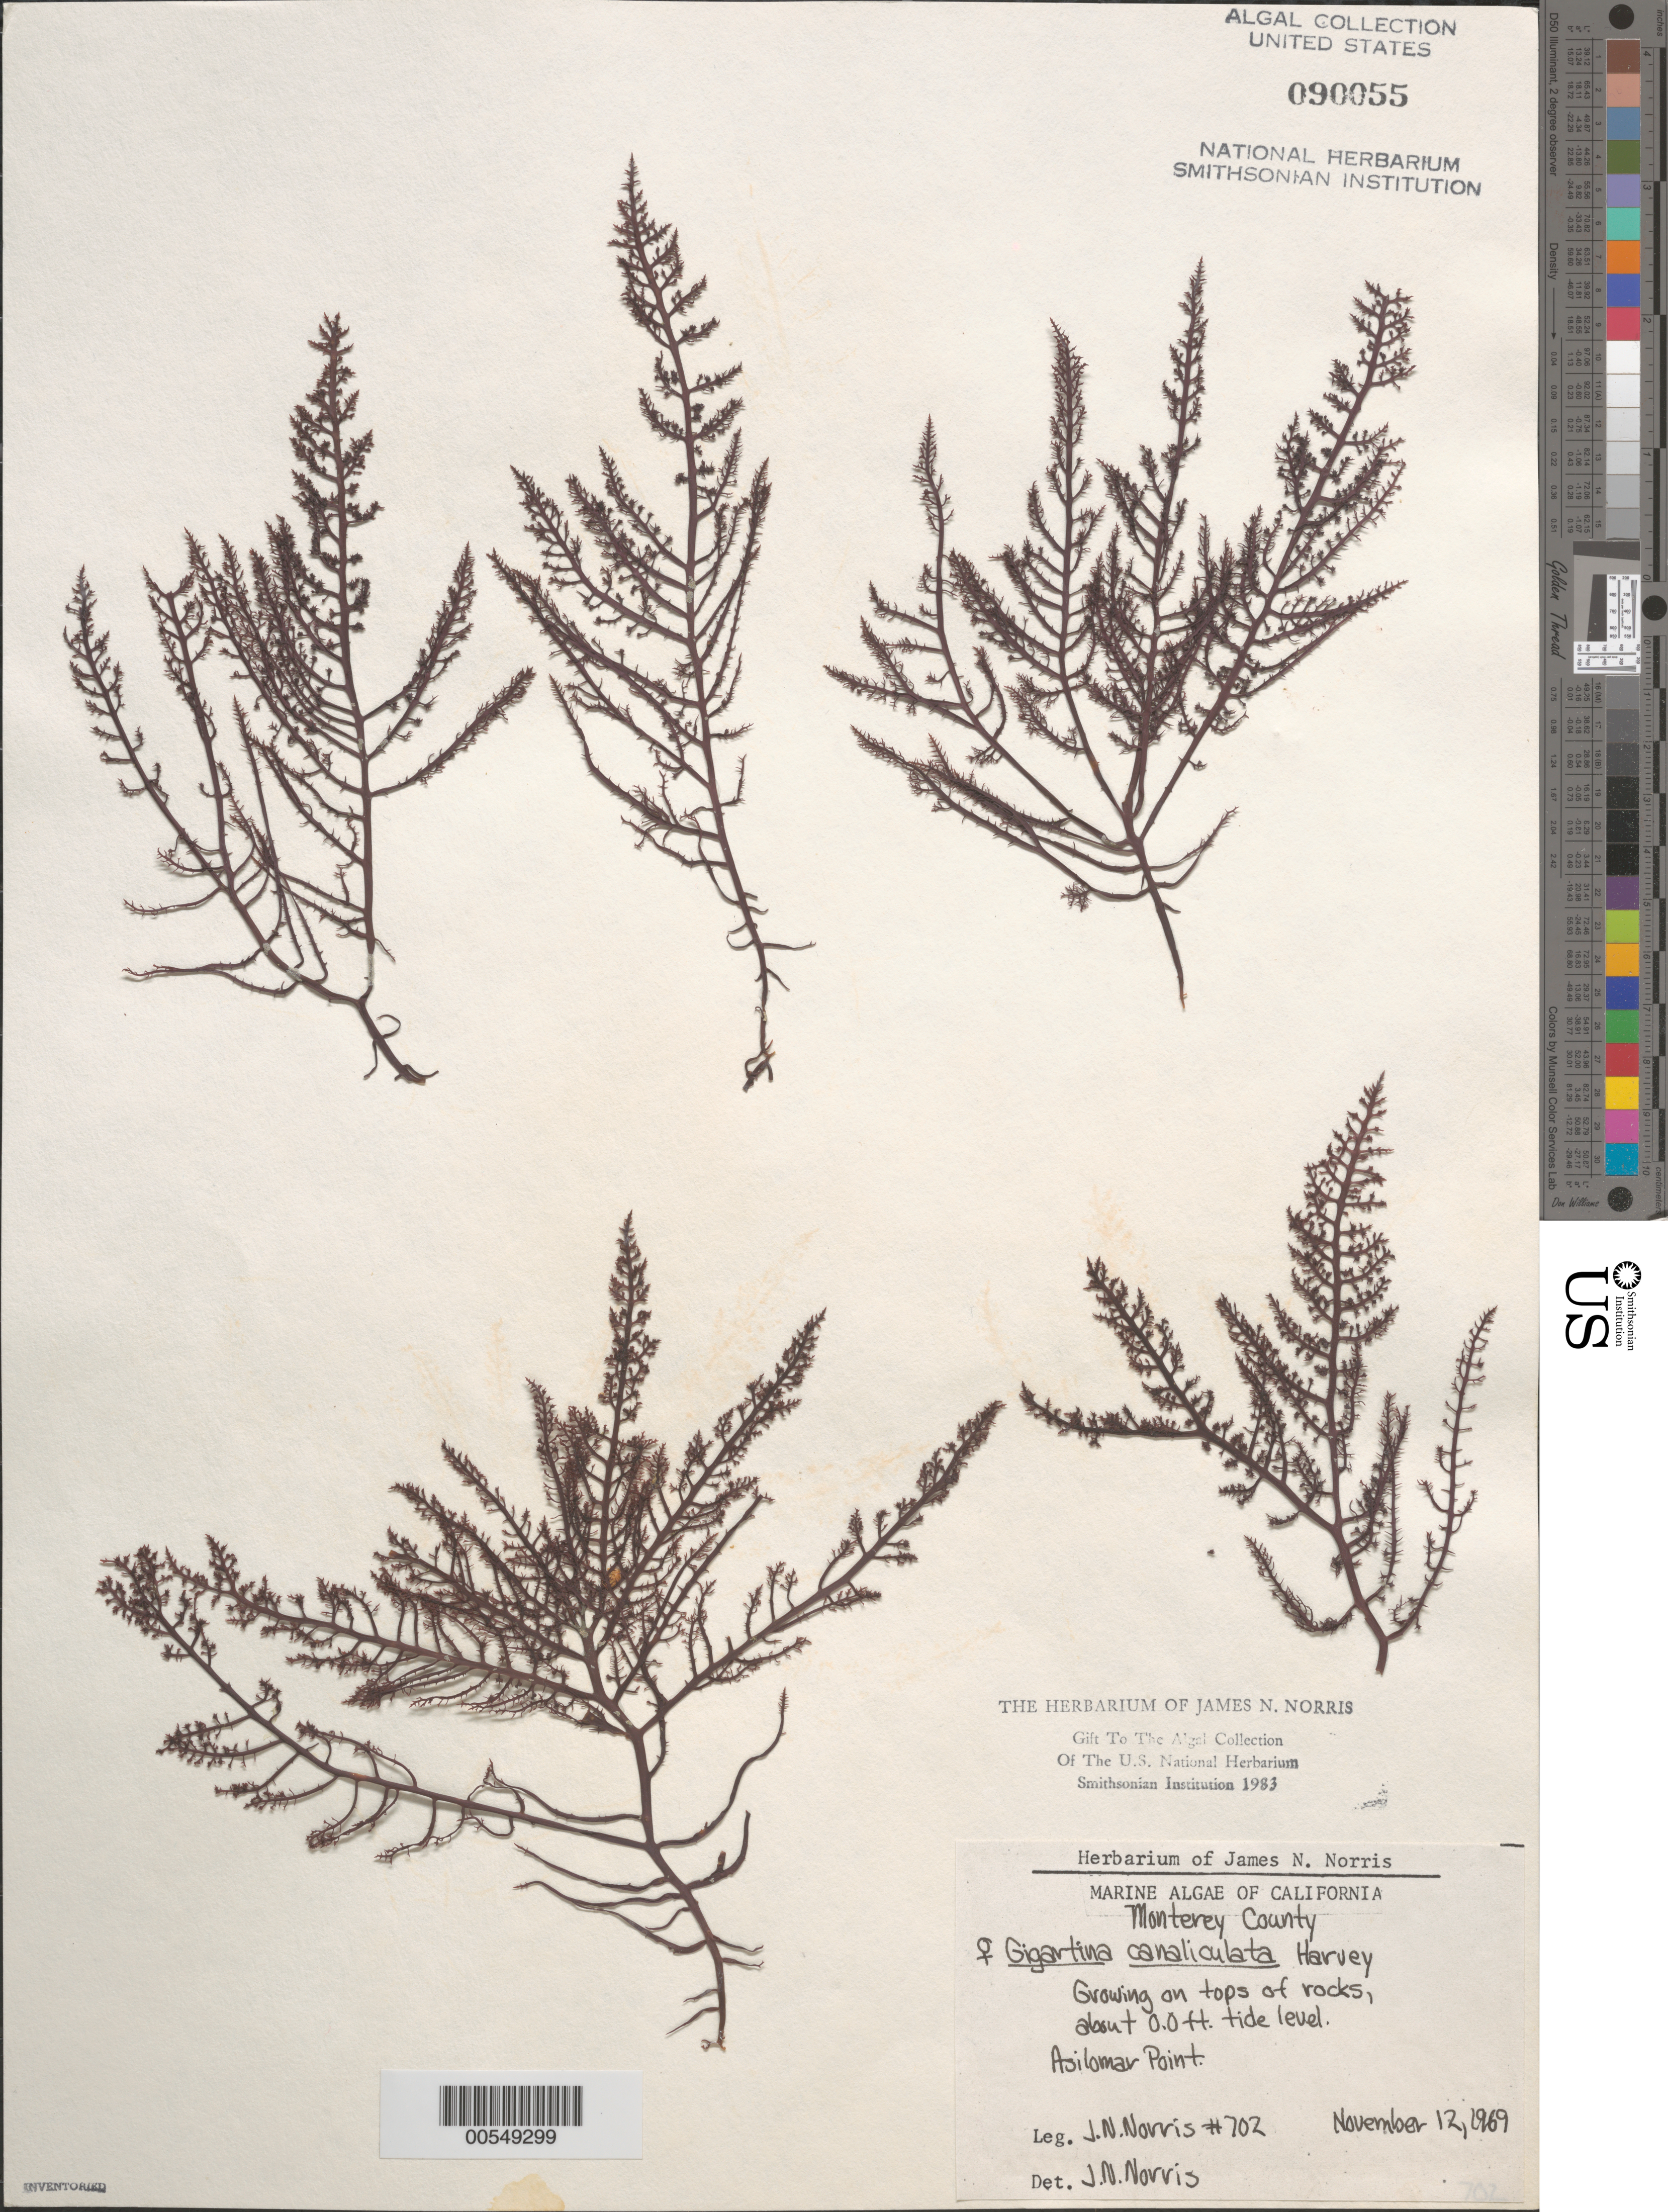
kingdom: Plantae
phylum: Rhodophyta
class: Florideophyceae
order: Gigartinales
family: Gigartinaceae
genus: Chondracanthus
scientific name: Chondracanthus canaliculatus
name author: (Harv.) Guiry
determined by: Algae name updating Project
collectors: J. N. Norris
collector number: JN-702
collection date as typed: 12 Nov 1969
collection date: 1969-11-12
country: United States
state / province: California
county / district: Monterey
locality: Asilomar Point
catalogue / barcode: US 90055